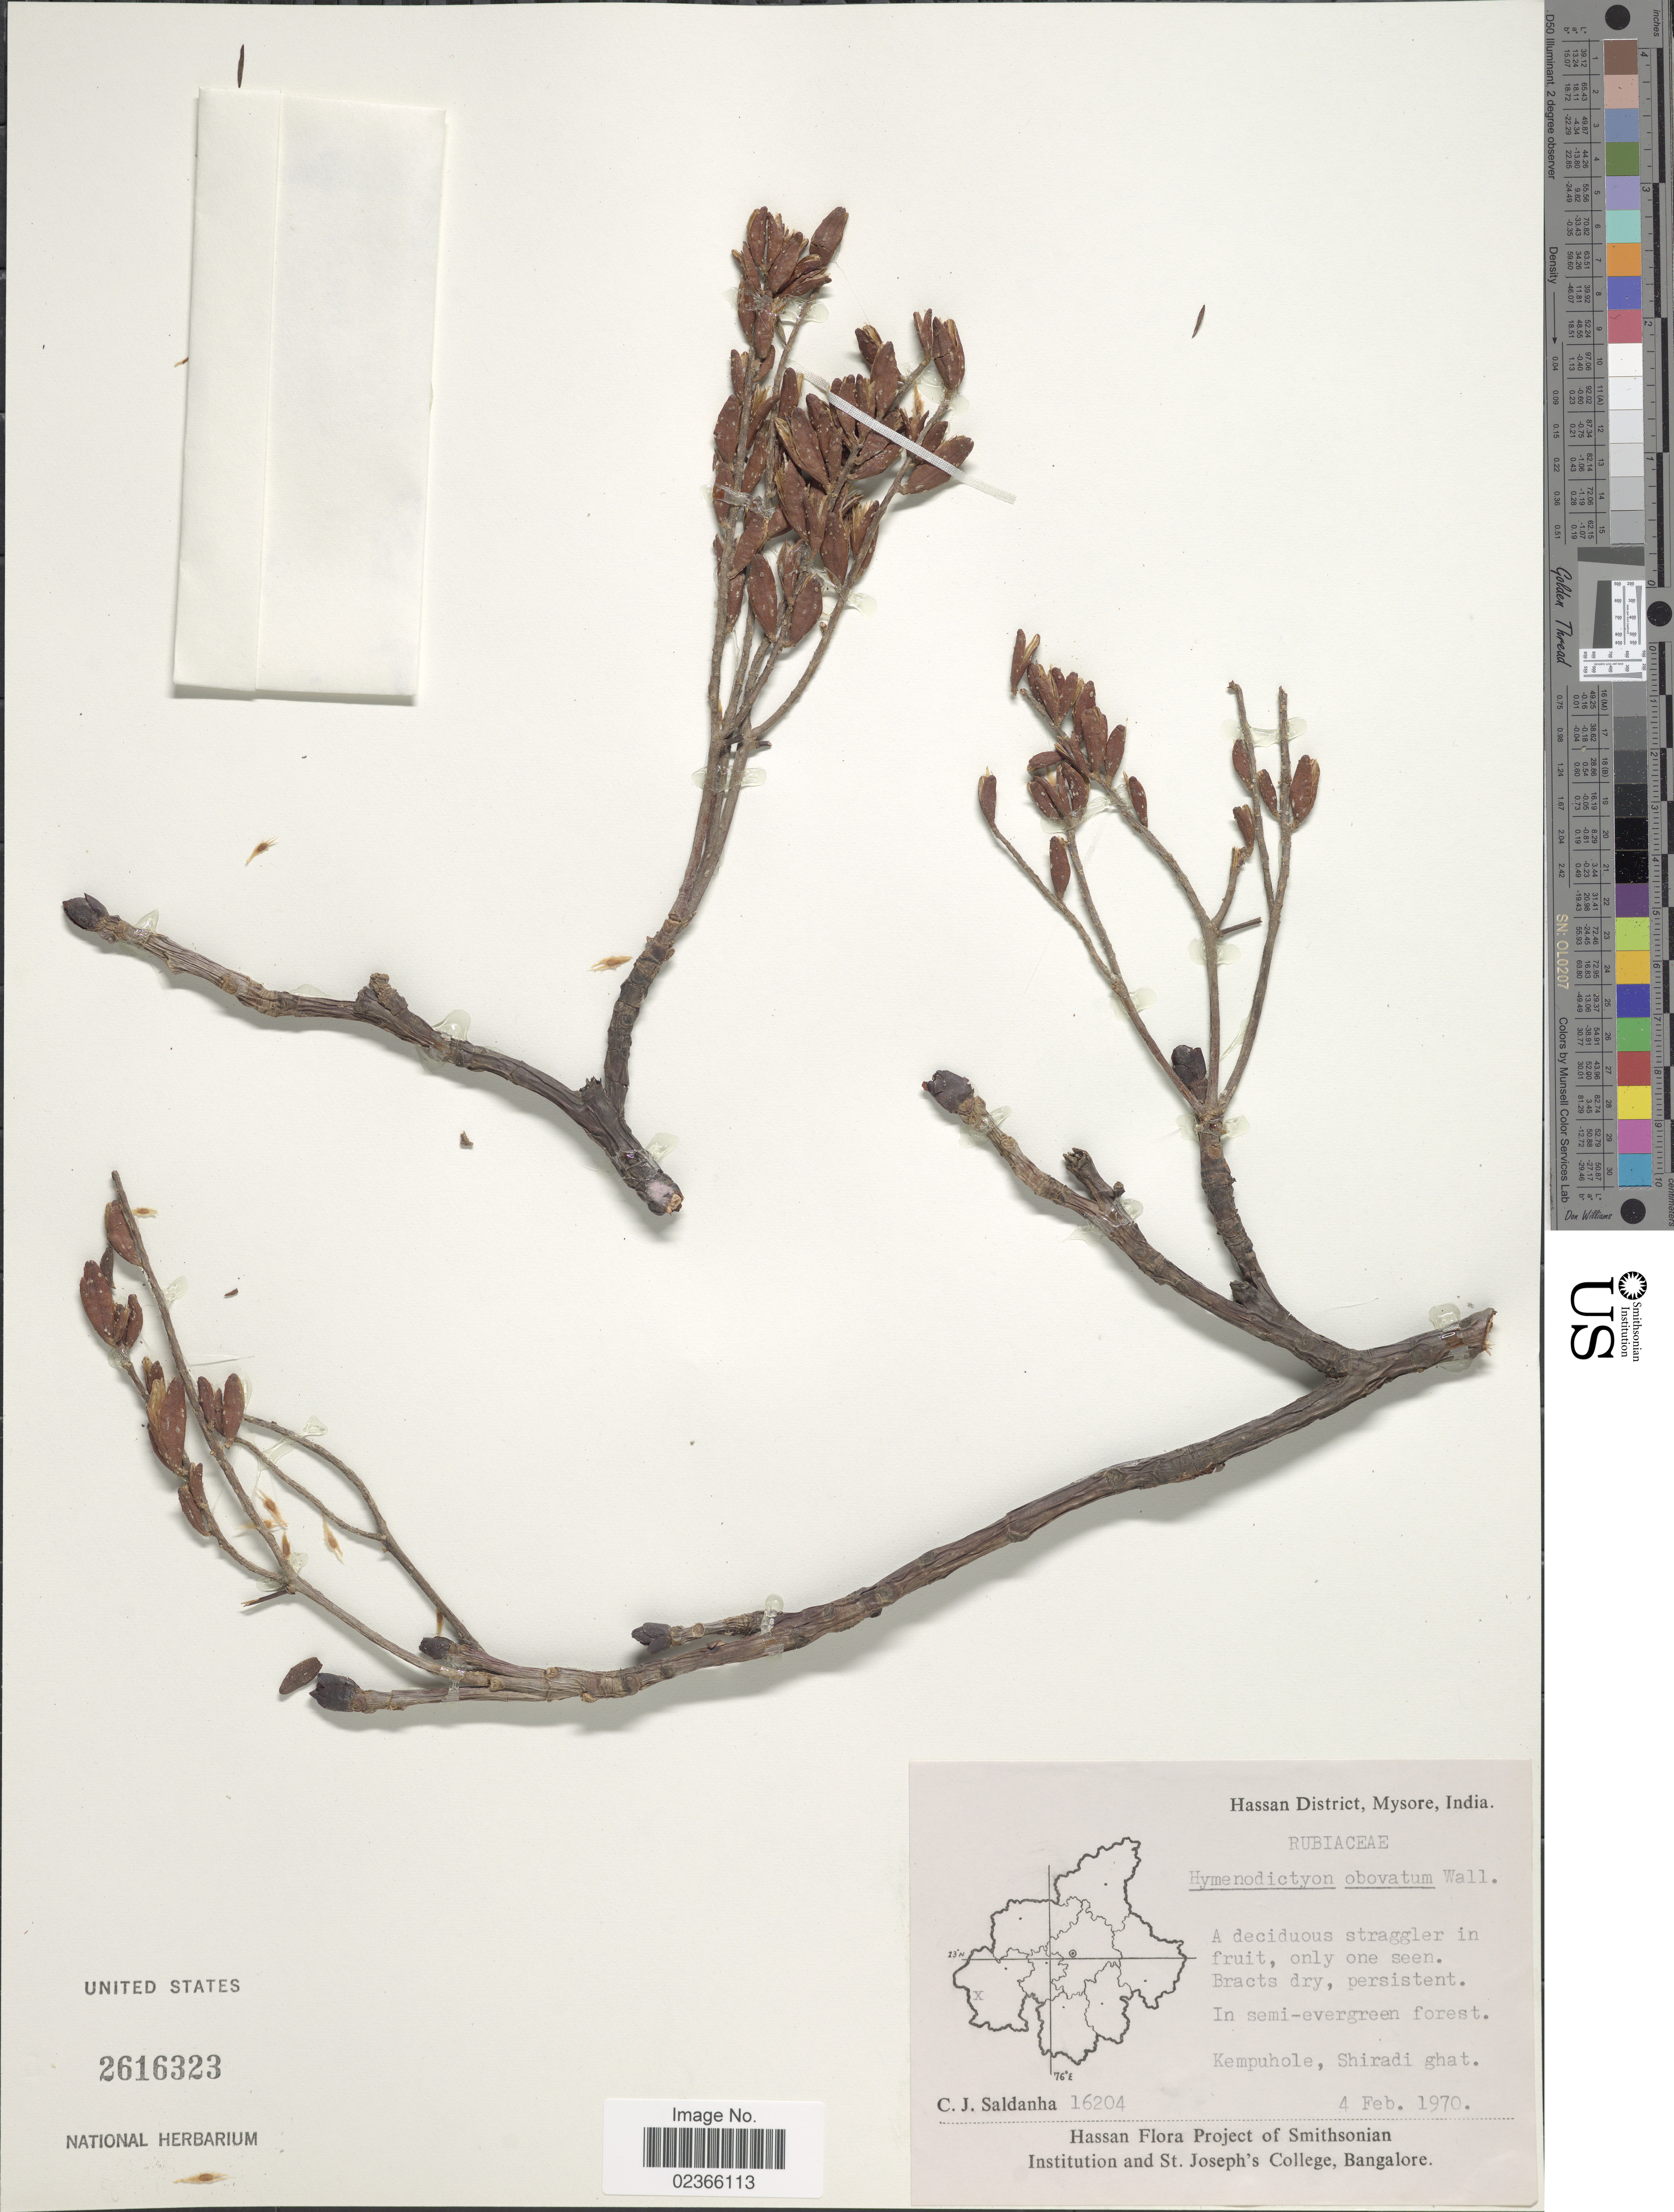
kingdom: Plantae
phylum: Tracheophyta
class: Magnoliopsida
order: Gentianales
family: Rubiaceae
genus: Hymenodictyon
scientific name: Hymenodictyon obovatum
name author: Wall.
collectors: C. J. Saldanha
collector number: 16204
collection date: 1970-02-04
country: India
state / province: Karnataka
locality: Hassan District, Mysore India. Kempuhole, Shiradi ghat.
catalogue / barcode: US 2616323